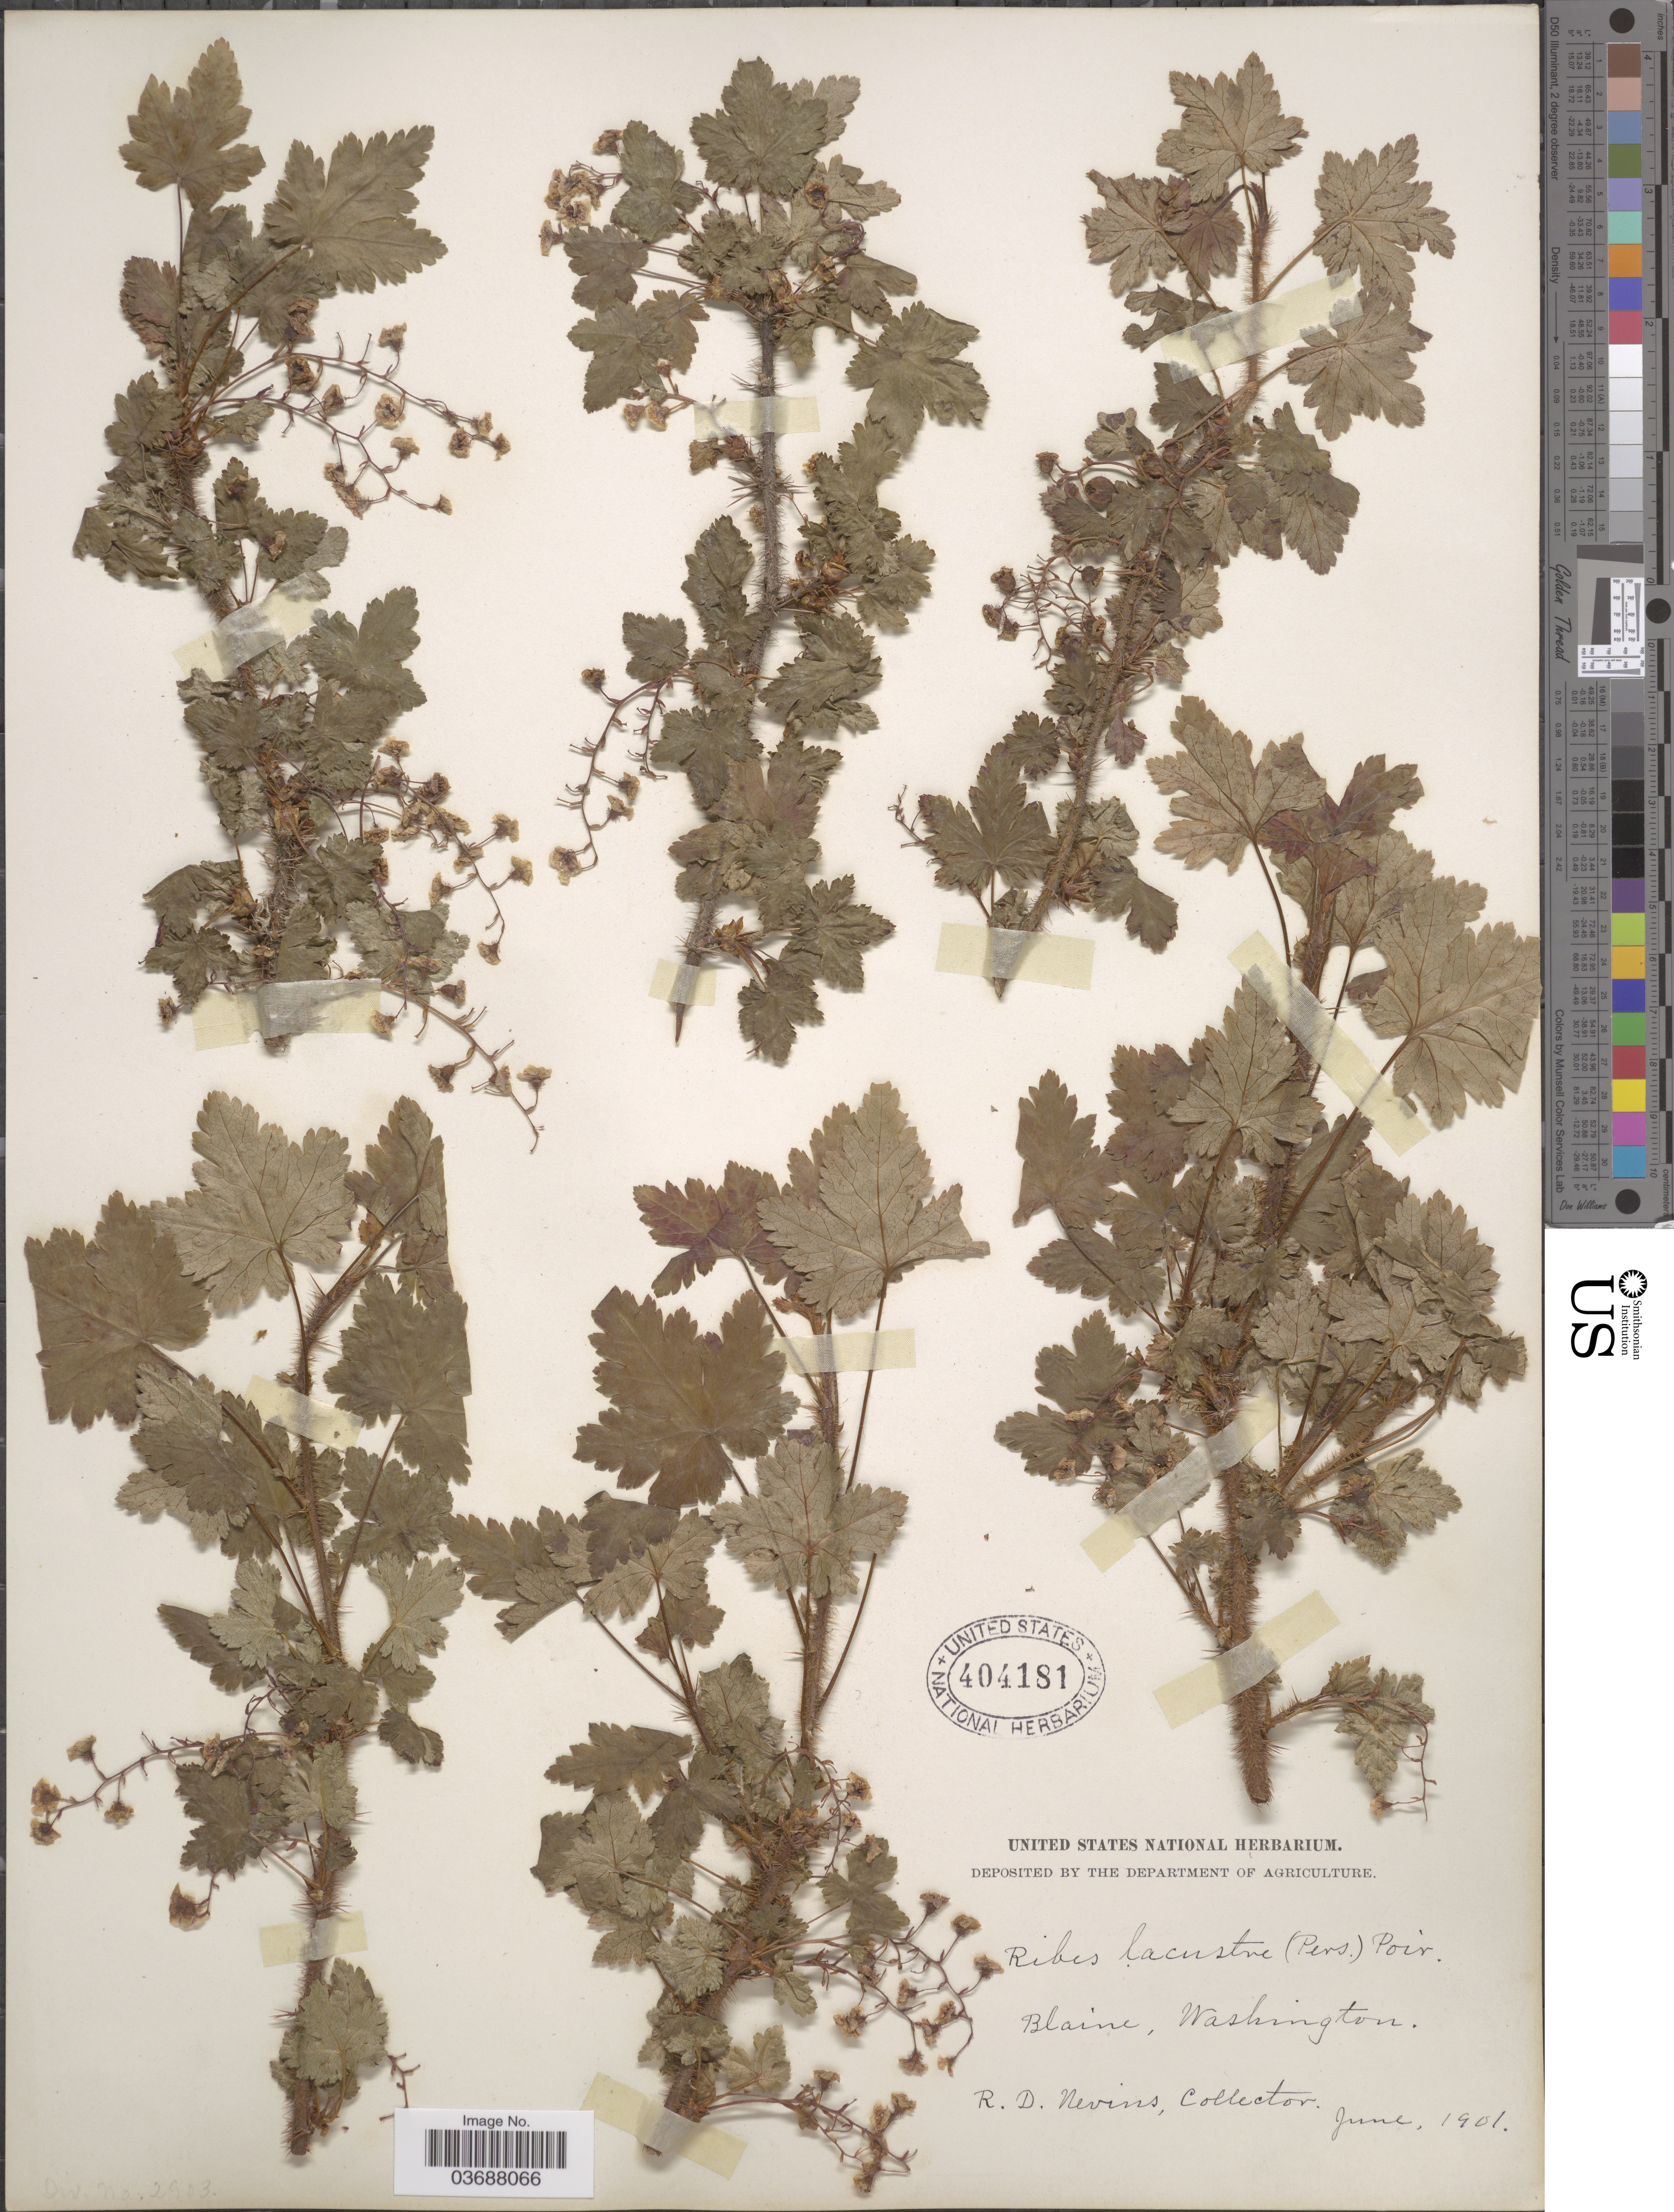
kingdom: Plantae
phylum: Tracheophyta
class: Magnoliopsida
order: Saxifragales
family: Grossulariaceae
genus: Ribes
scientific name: Ribes lacustre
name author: (Pers.) Poir.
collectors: R. D. Nevins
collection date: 1901-06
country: United States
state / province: Washington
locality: Blaine.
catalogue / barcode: US 404181